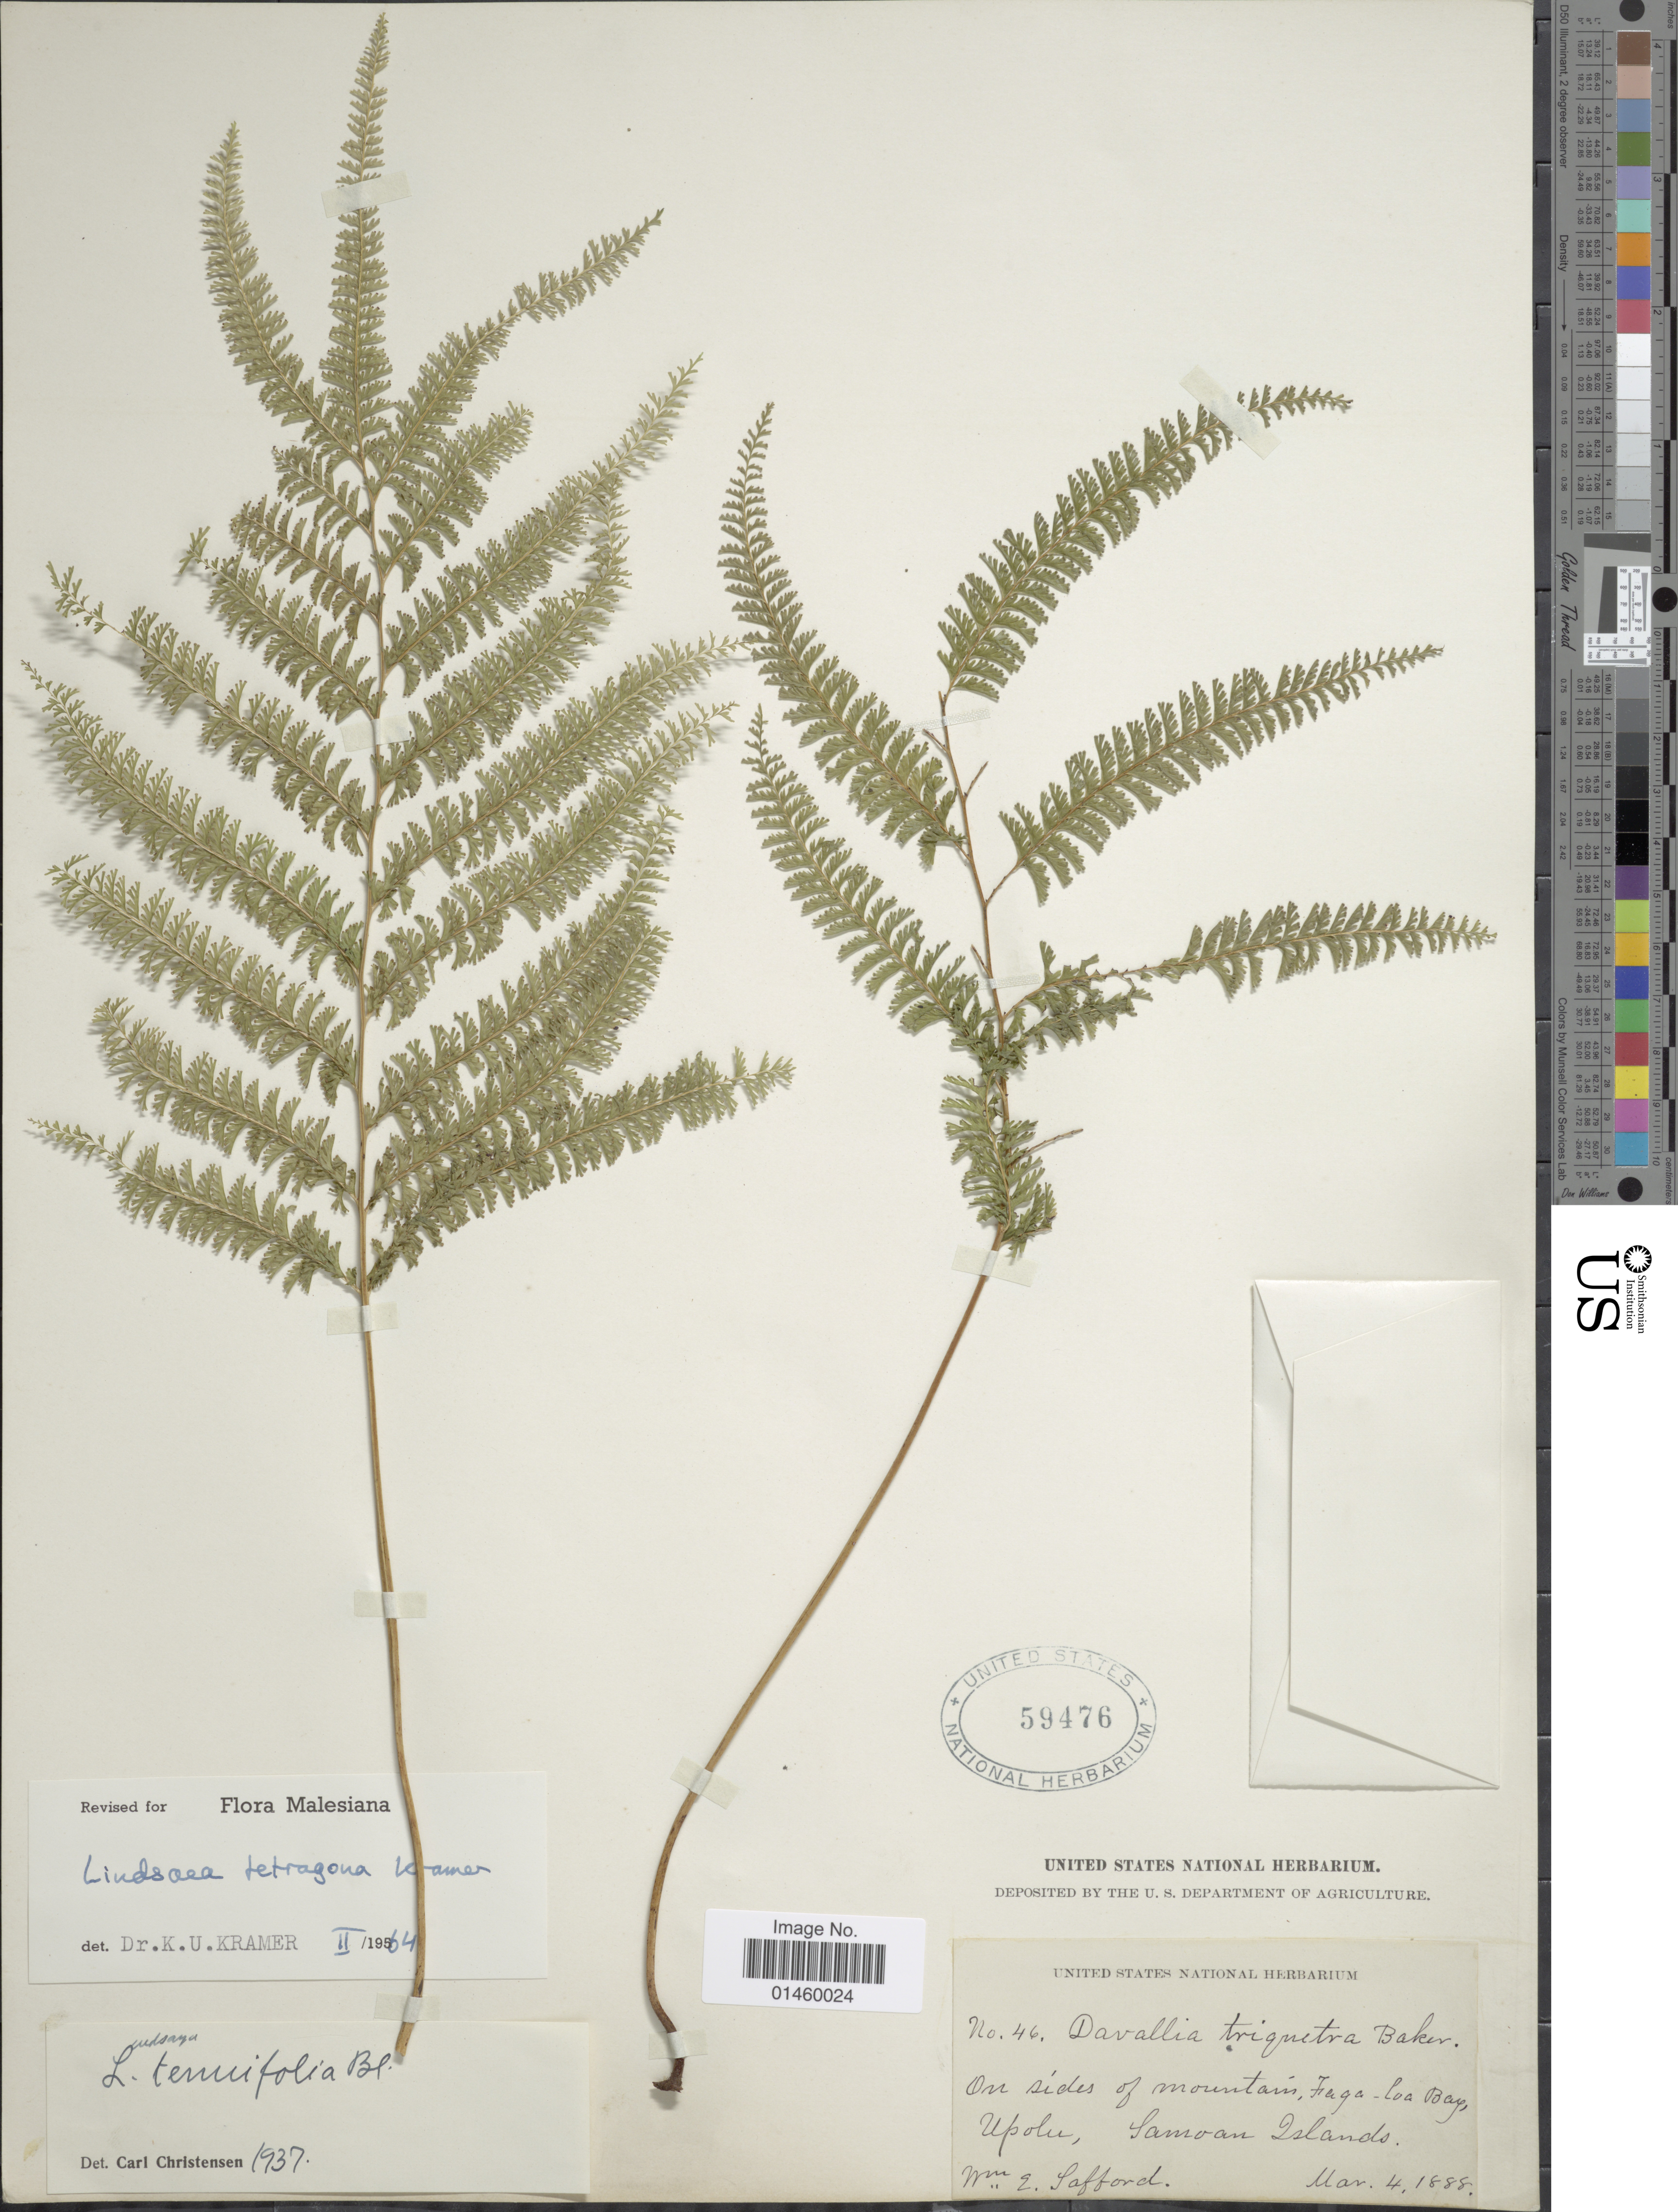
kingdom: Plantae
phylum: Tracheophyta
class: Polypodiopsida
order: Polypodiales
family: Lindsaeaceae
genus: Lindsaea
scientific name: Lindsaea tetragona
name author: K.U. Kramer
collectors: E. Safford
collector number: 46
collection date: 1888-03-04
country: Samoa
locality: On sides of mountains, Fraga-loa Bay, Upolu, Samoan Islands.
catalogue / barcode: US 59476